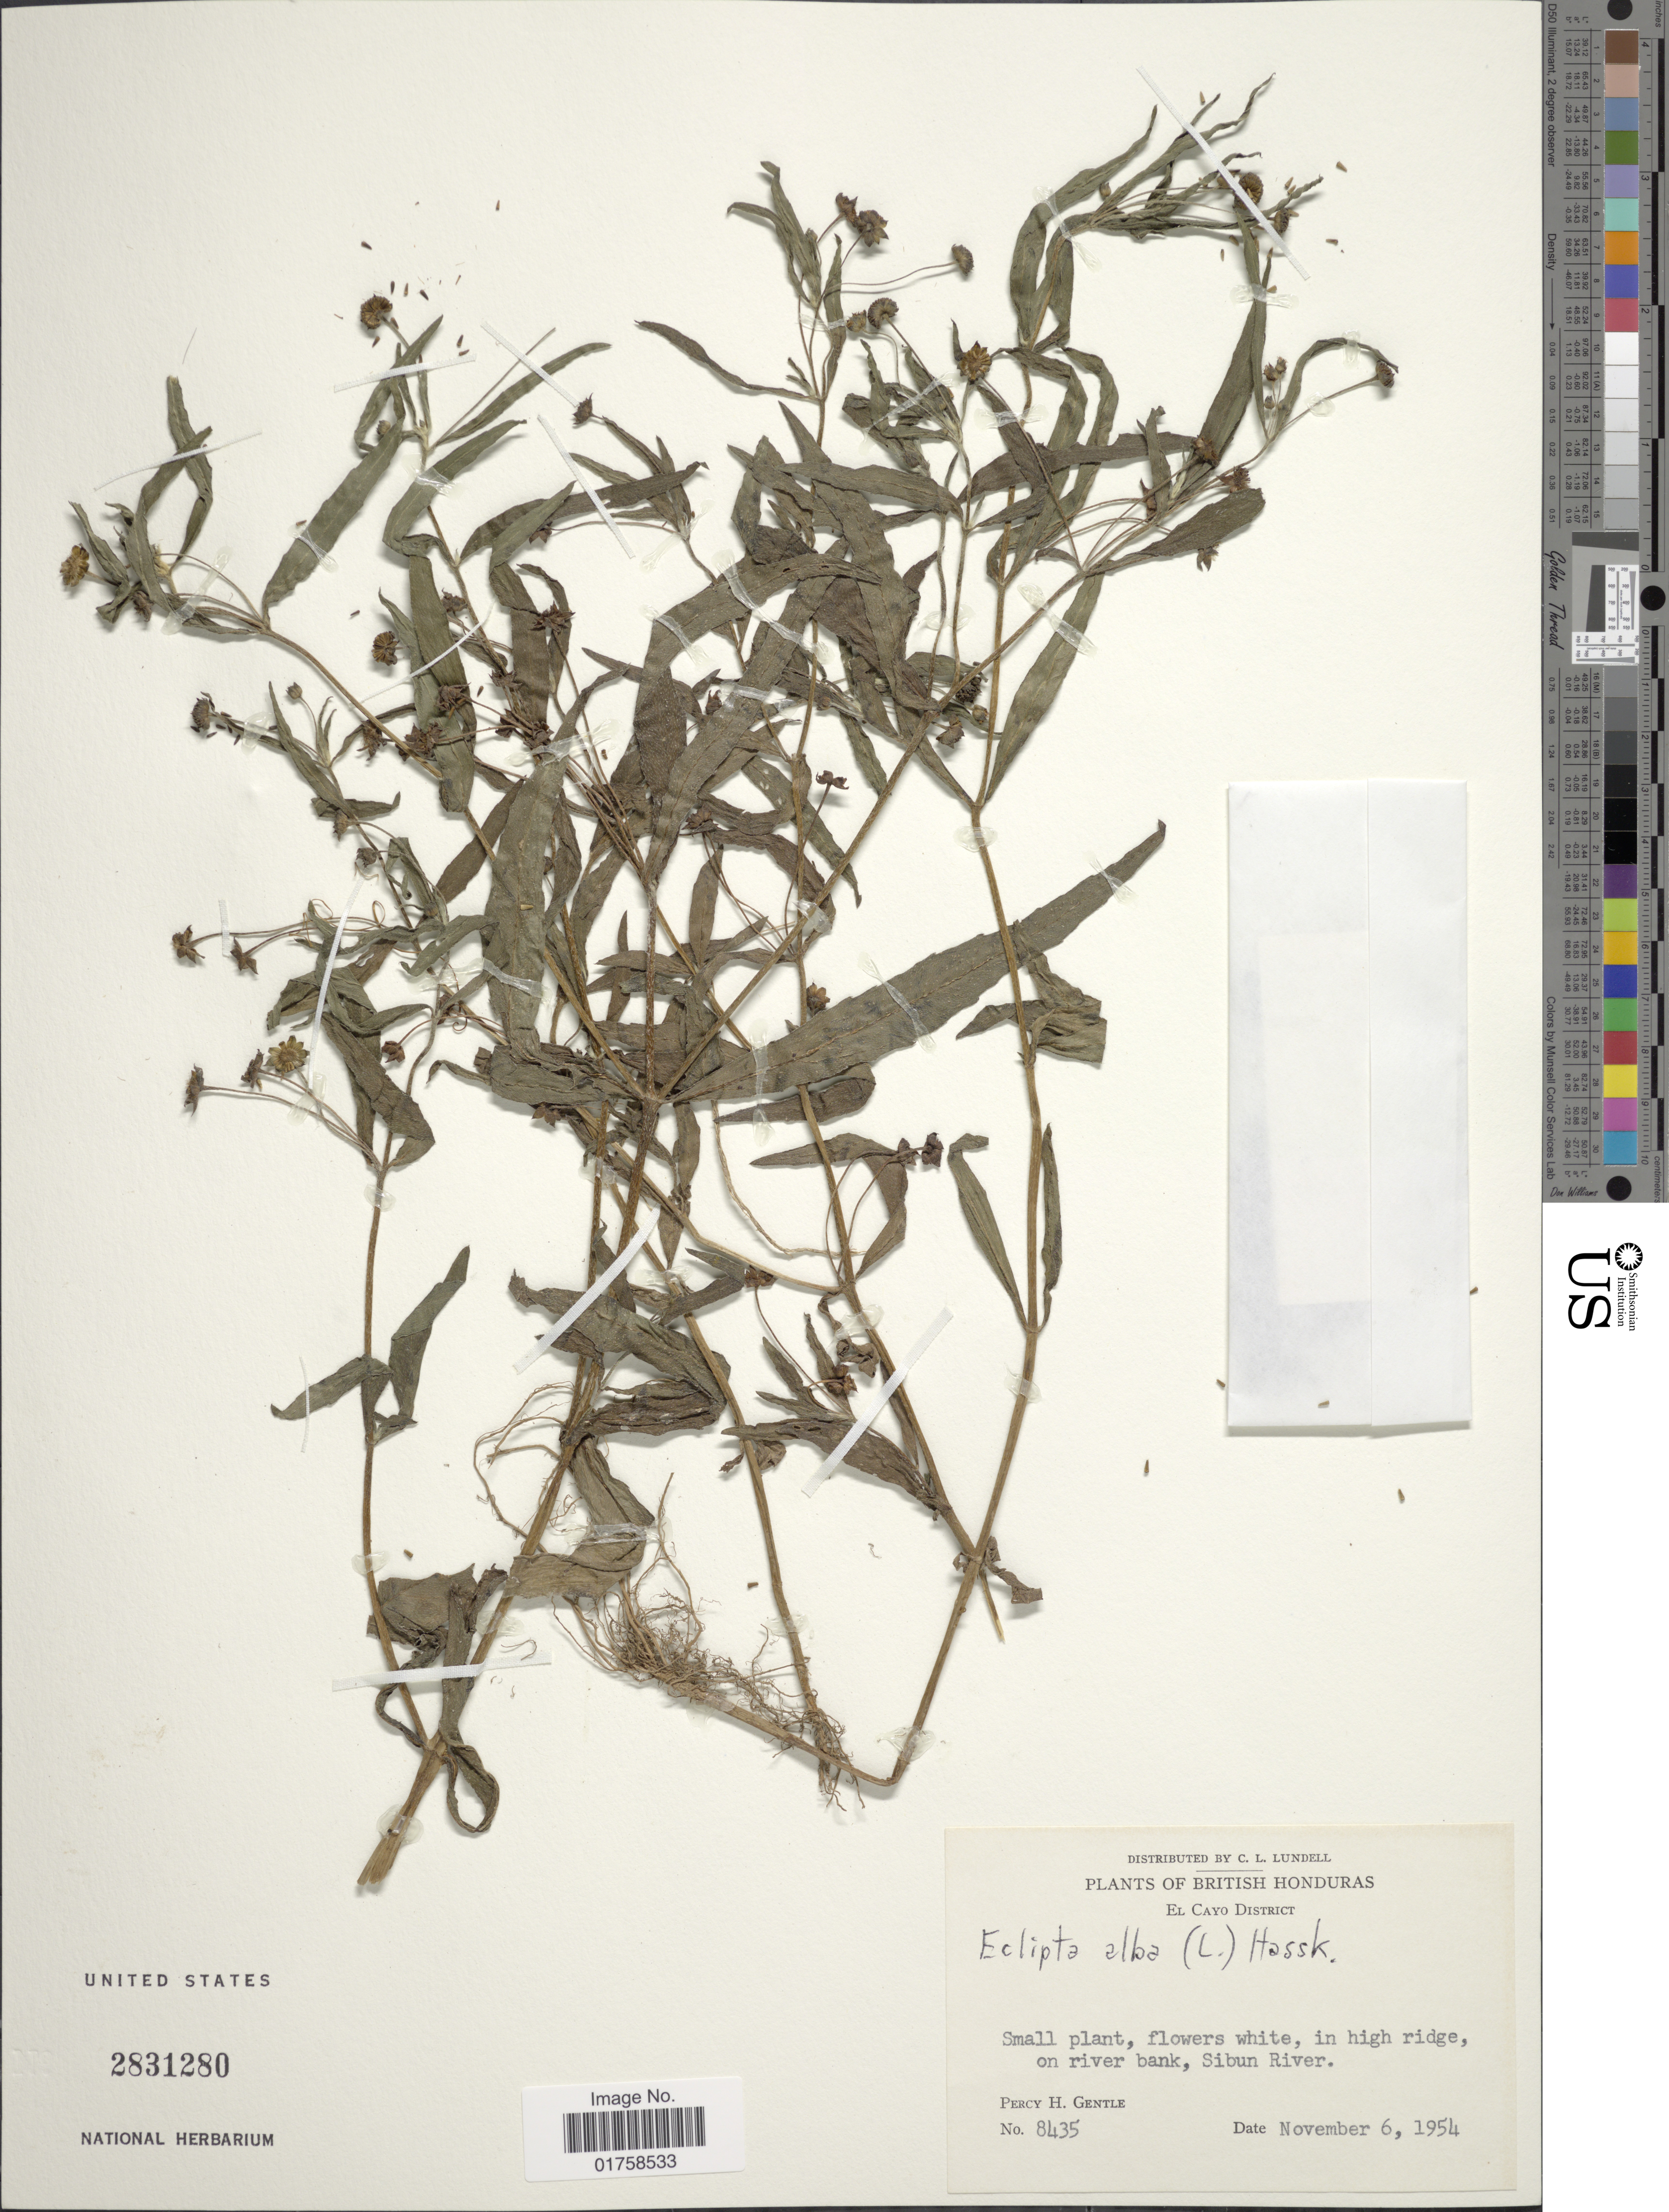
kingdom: Plantae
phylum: Tracheophyta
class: Magnoliopsida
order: Asterales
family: Asteraceae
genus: Eclipta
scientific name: Eclipta alba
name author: (L.) Hassk.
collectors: P. H. Gentle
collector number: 8435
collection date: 1954-11-06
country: Belize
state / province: Cayo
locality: British Honduras. El Cayo District, in high ridge, on river bank, Sibun River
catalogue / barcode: US 2831280